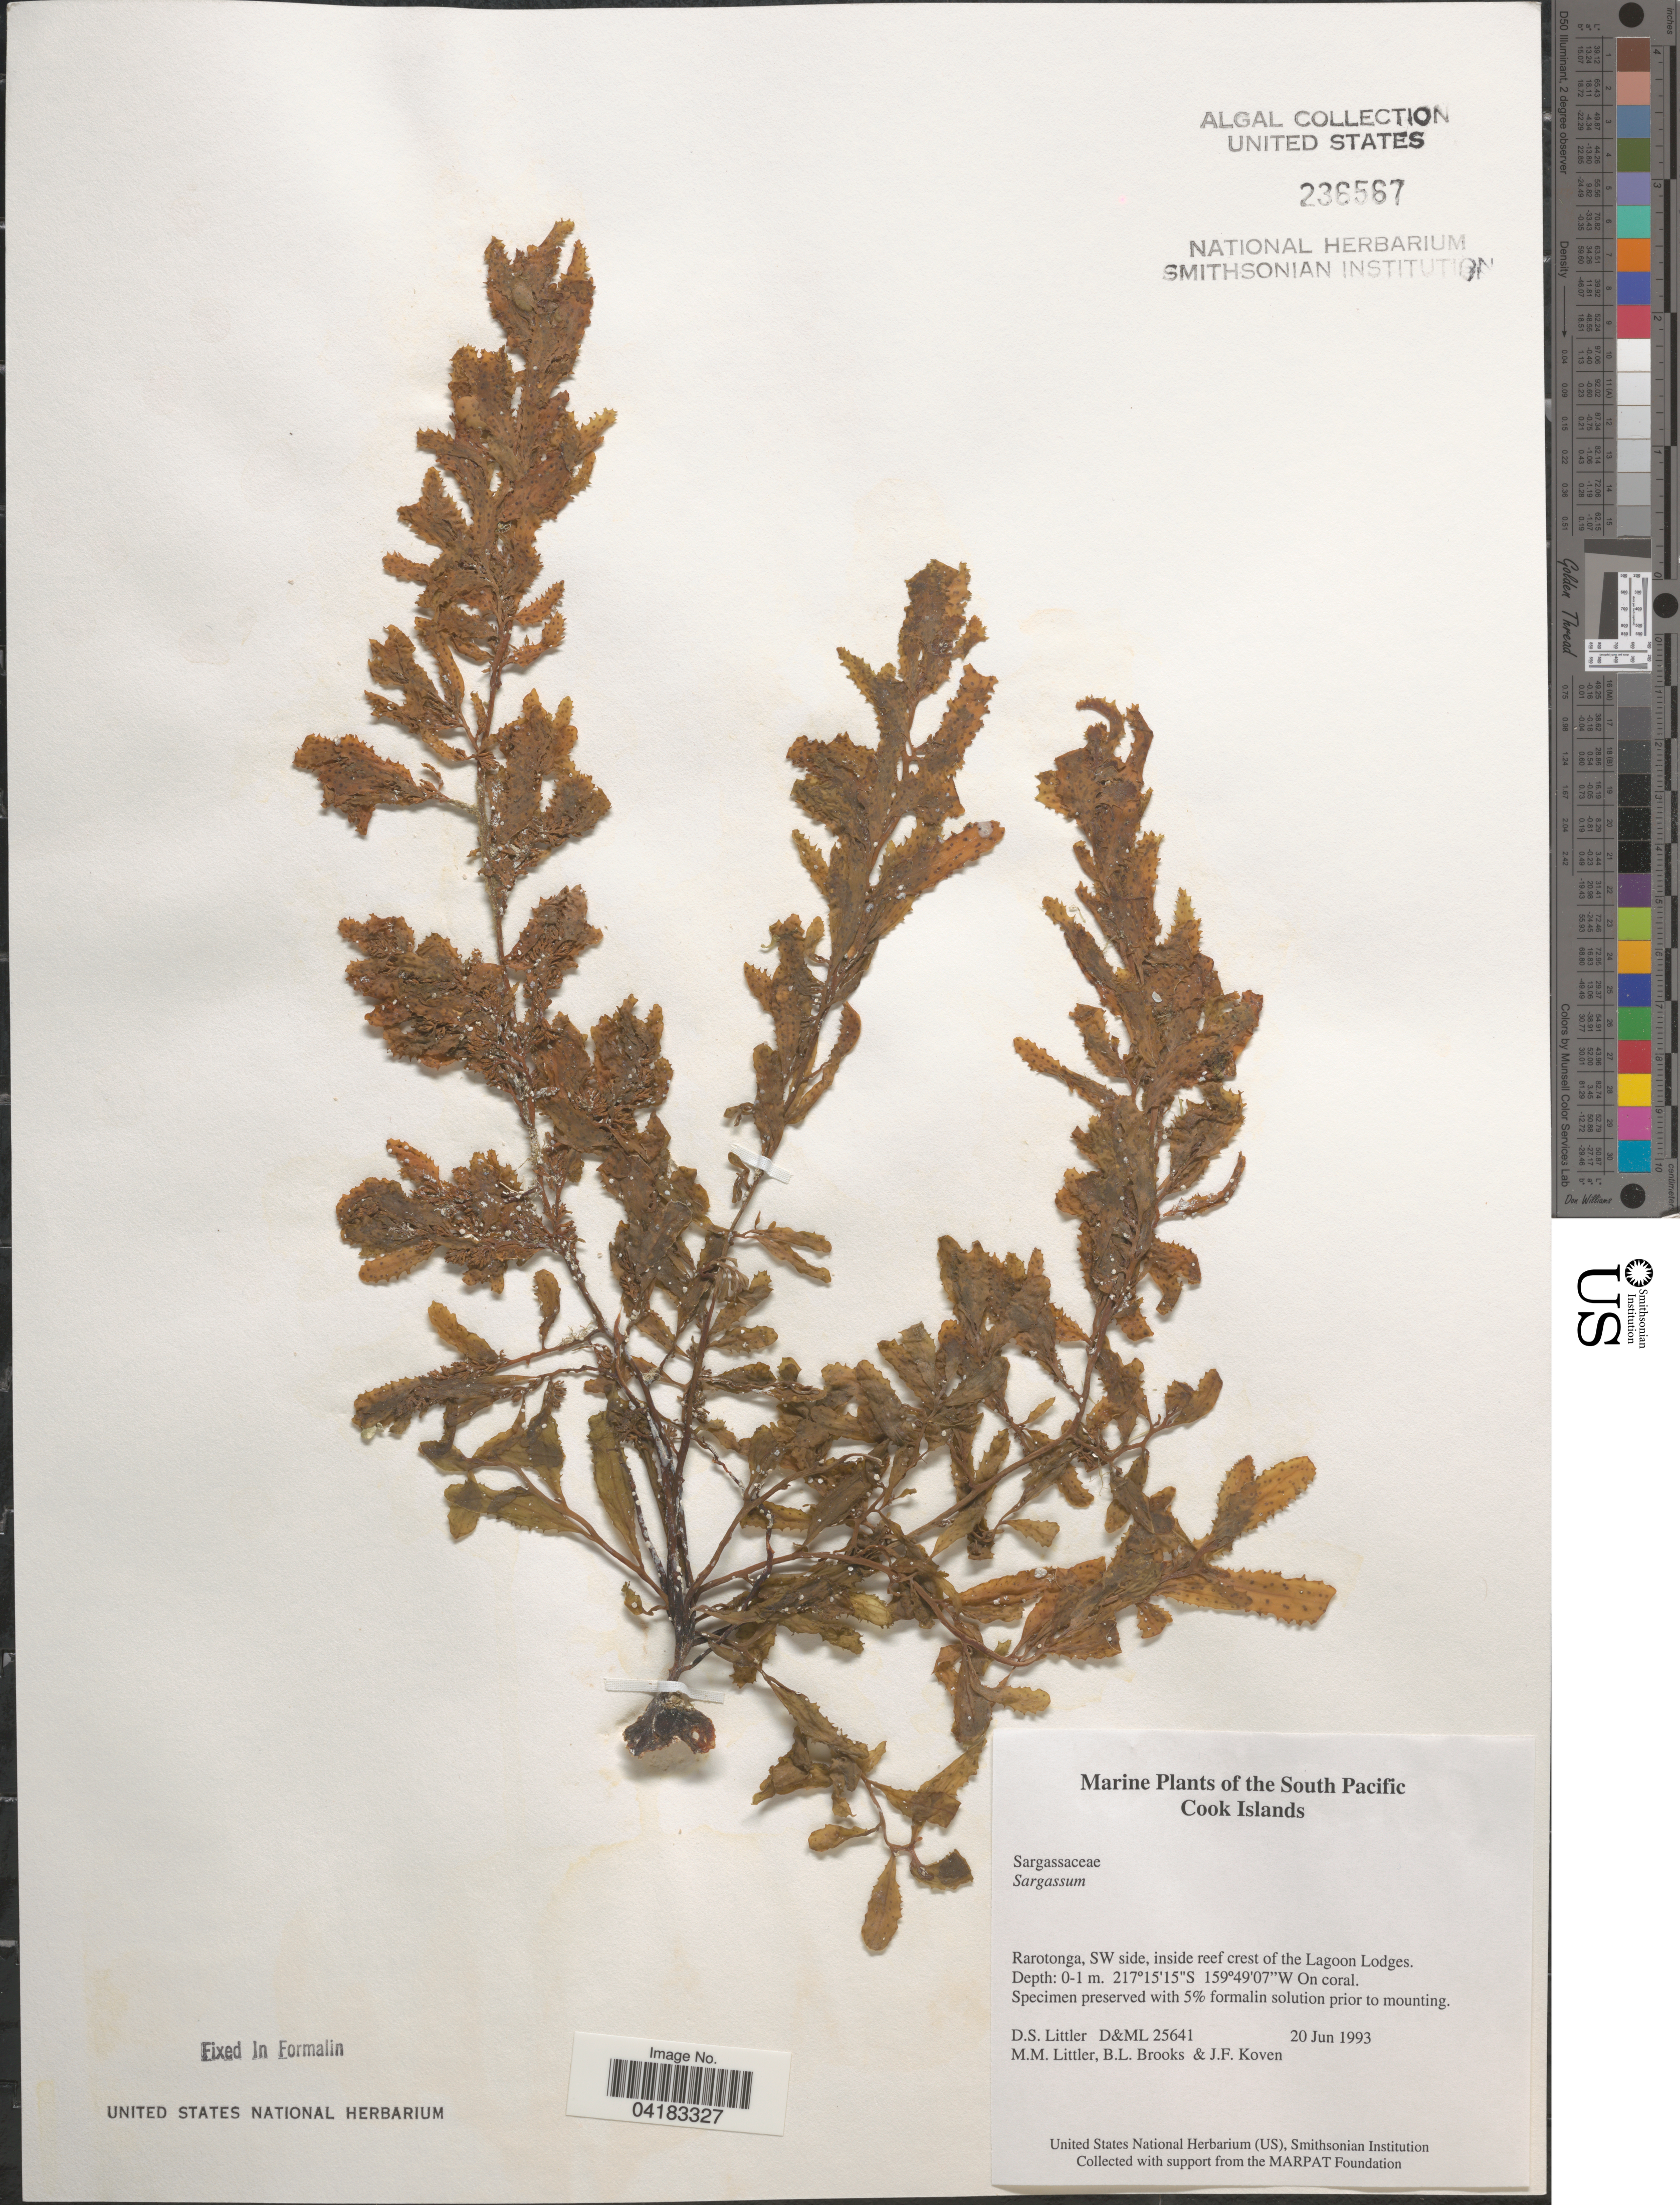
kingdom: Chromista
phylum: Ochrophyta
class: Phaeophyceae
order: Fucales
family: Sargassaceae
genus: Sargassum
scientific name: Sargassum sp.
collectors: D. S. Littler, B. Brooks & J. Koven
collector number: D&ML25641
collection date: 1993-06-20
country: Cook Islands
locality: South Pacific. Rarotonga reef, SW side, inside reef crest of the Lagoon Lodges.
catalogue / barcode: US 236567